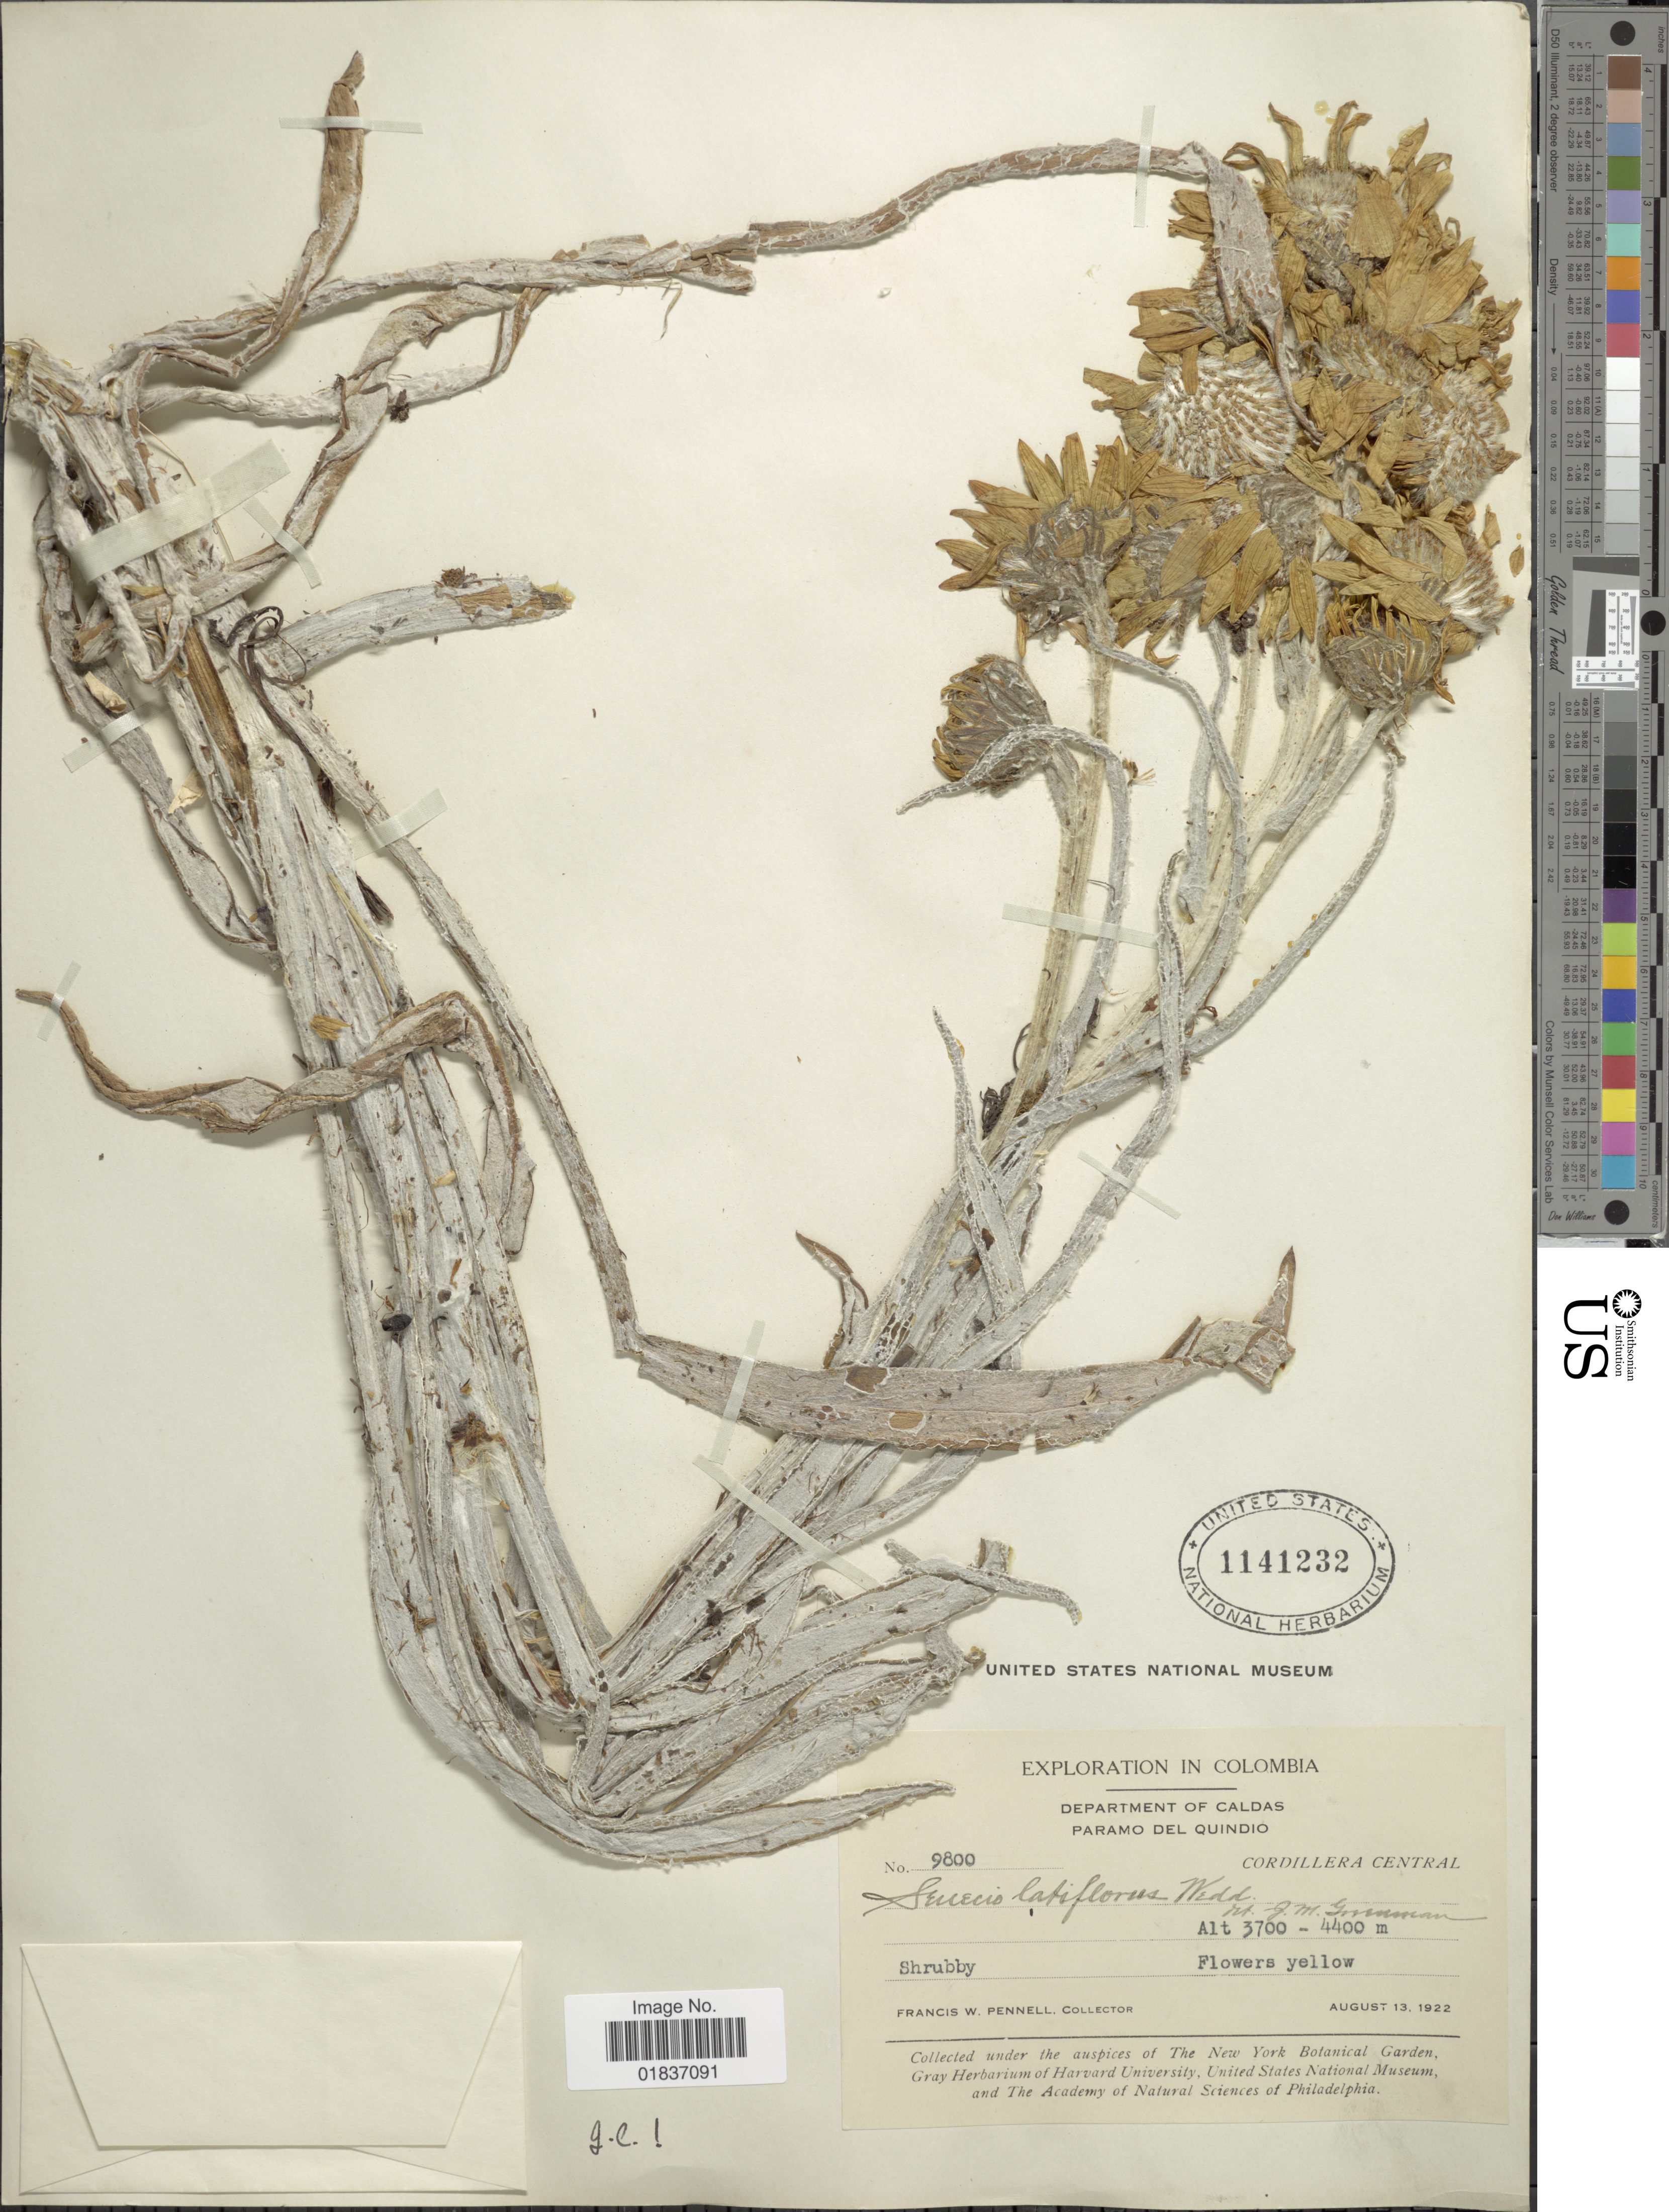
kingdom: Plantae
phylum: Tracheophyta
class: Magnoliopsida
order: Asterales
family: Asteraceae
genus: Senecio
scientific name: Senecio latiflorus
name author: Wedd.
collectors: F. W. Pennell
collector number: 9800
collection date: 1922-08-13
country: Colombia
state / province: Caldas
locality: Department of Caldas. Paramo del Quindo. Cordillera Central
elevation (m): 3700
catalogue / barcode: US 1141232